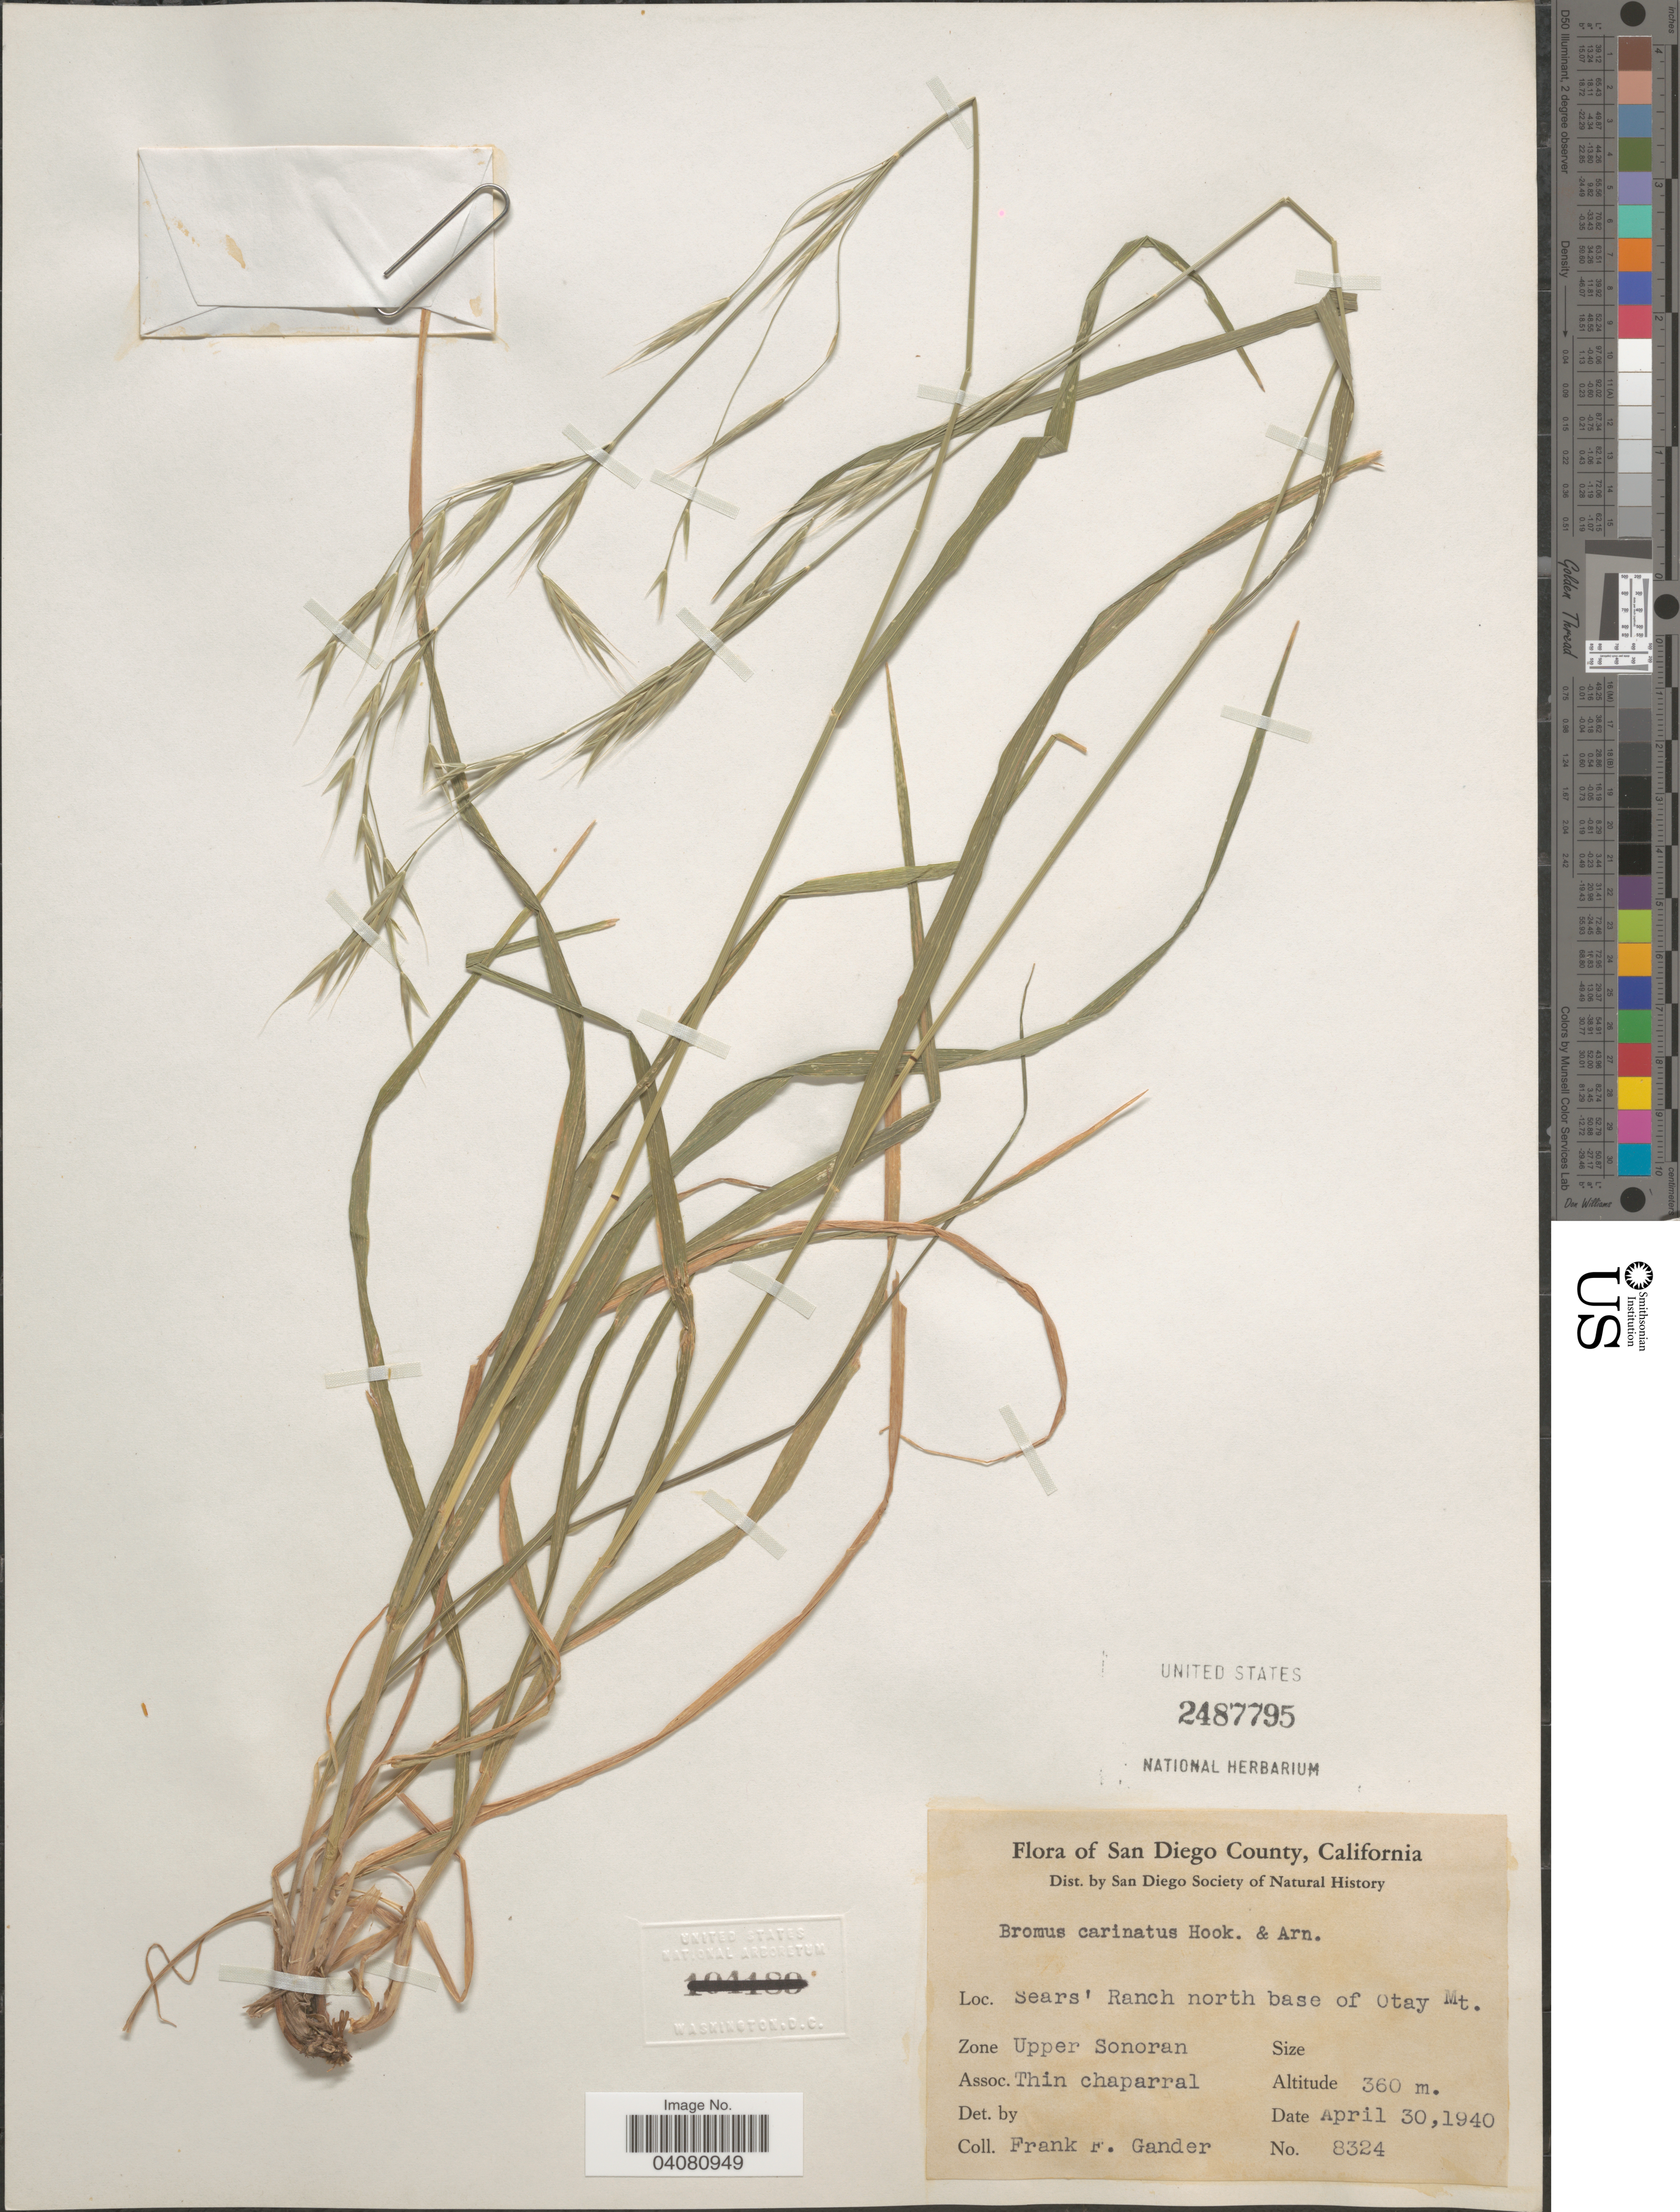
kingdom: Plantae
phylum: Tracheophyta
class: Liliopsida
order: Poales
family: Poaceae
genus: Bromus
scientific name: Bromus carinatus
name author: Hook. & Arn.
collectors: F. Gander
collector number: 8324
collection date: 1940-04-30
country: United States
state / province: California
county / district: San Diego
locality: San Diego County. Sears' Ranch north base of Otay Mt. Zone Upper Sonoran.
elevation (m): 360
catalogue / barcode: US 2487795